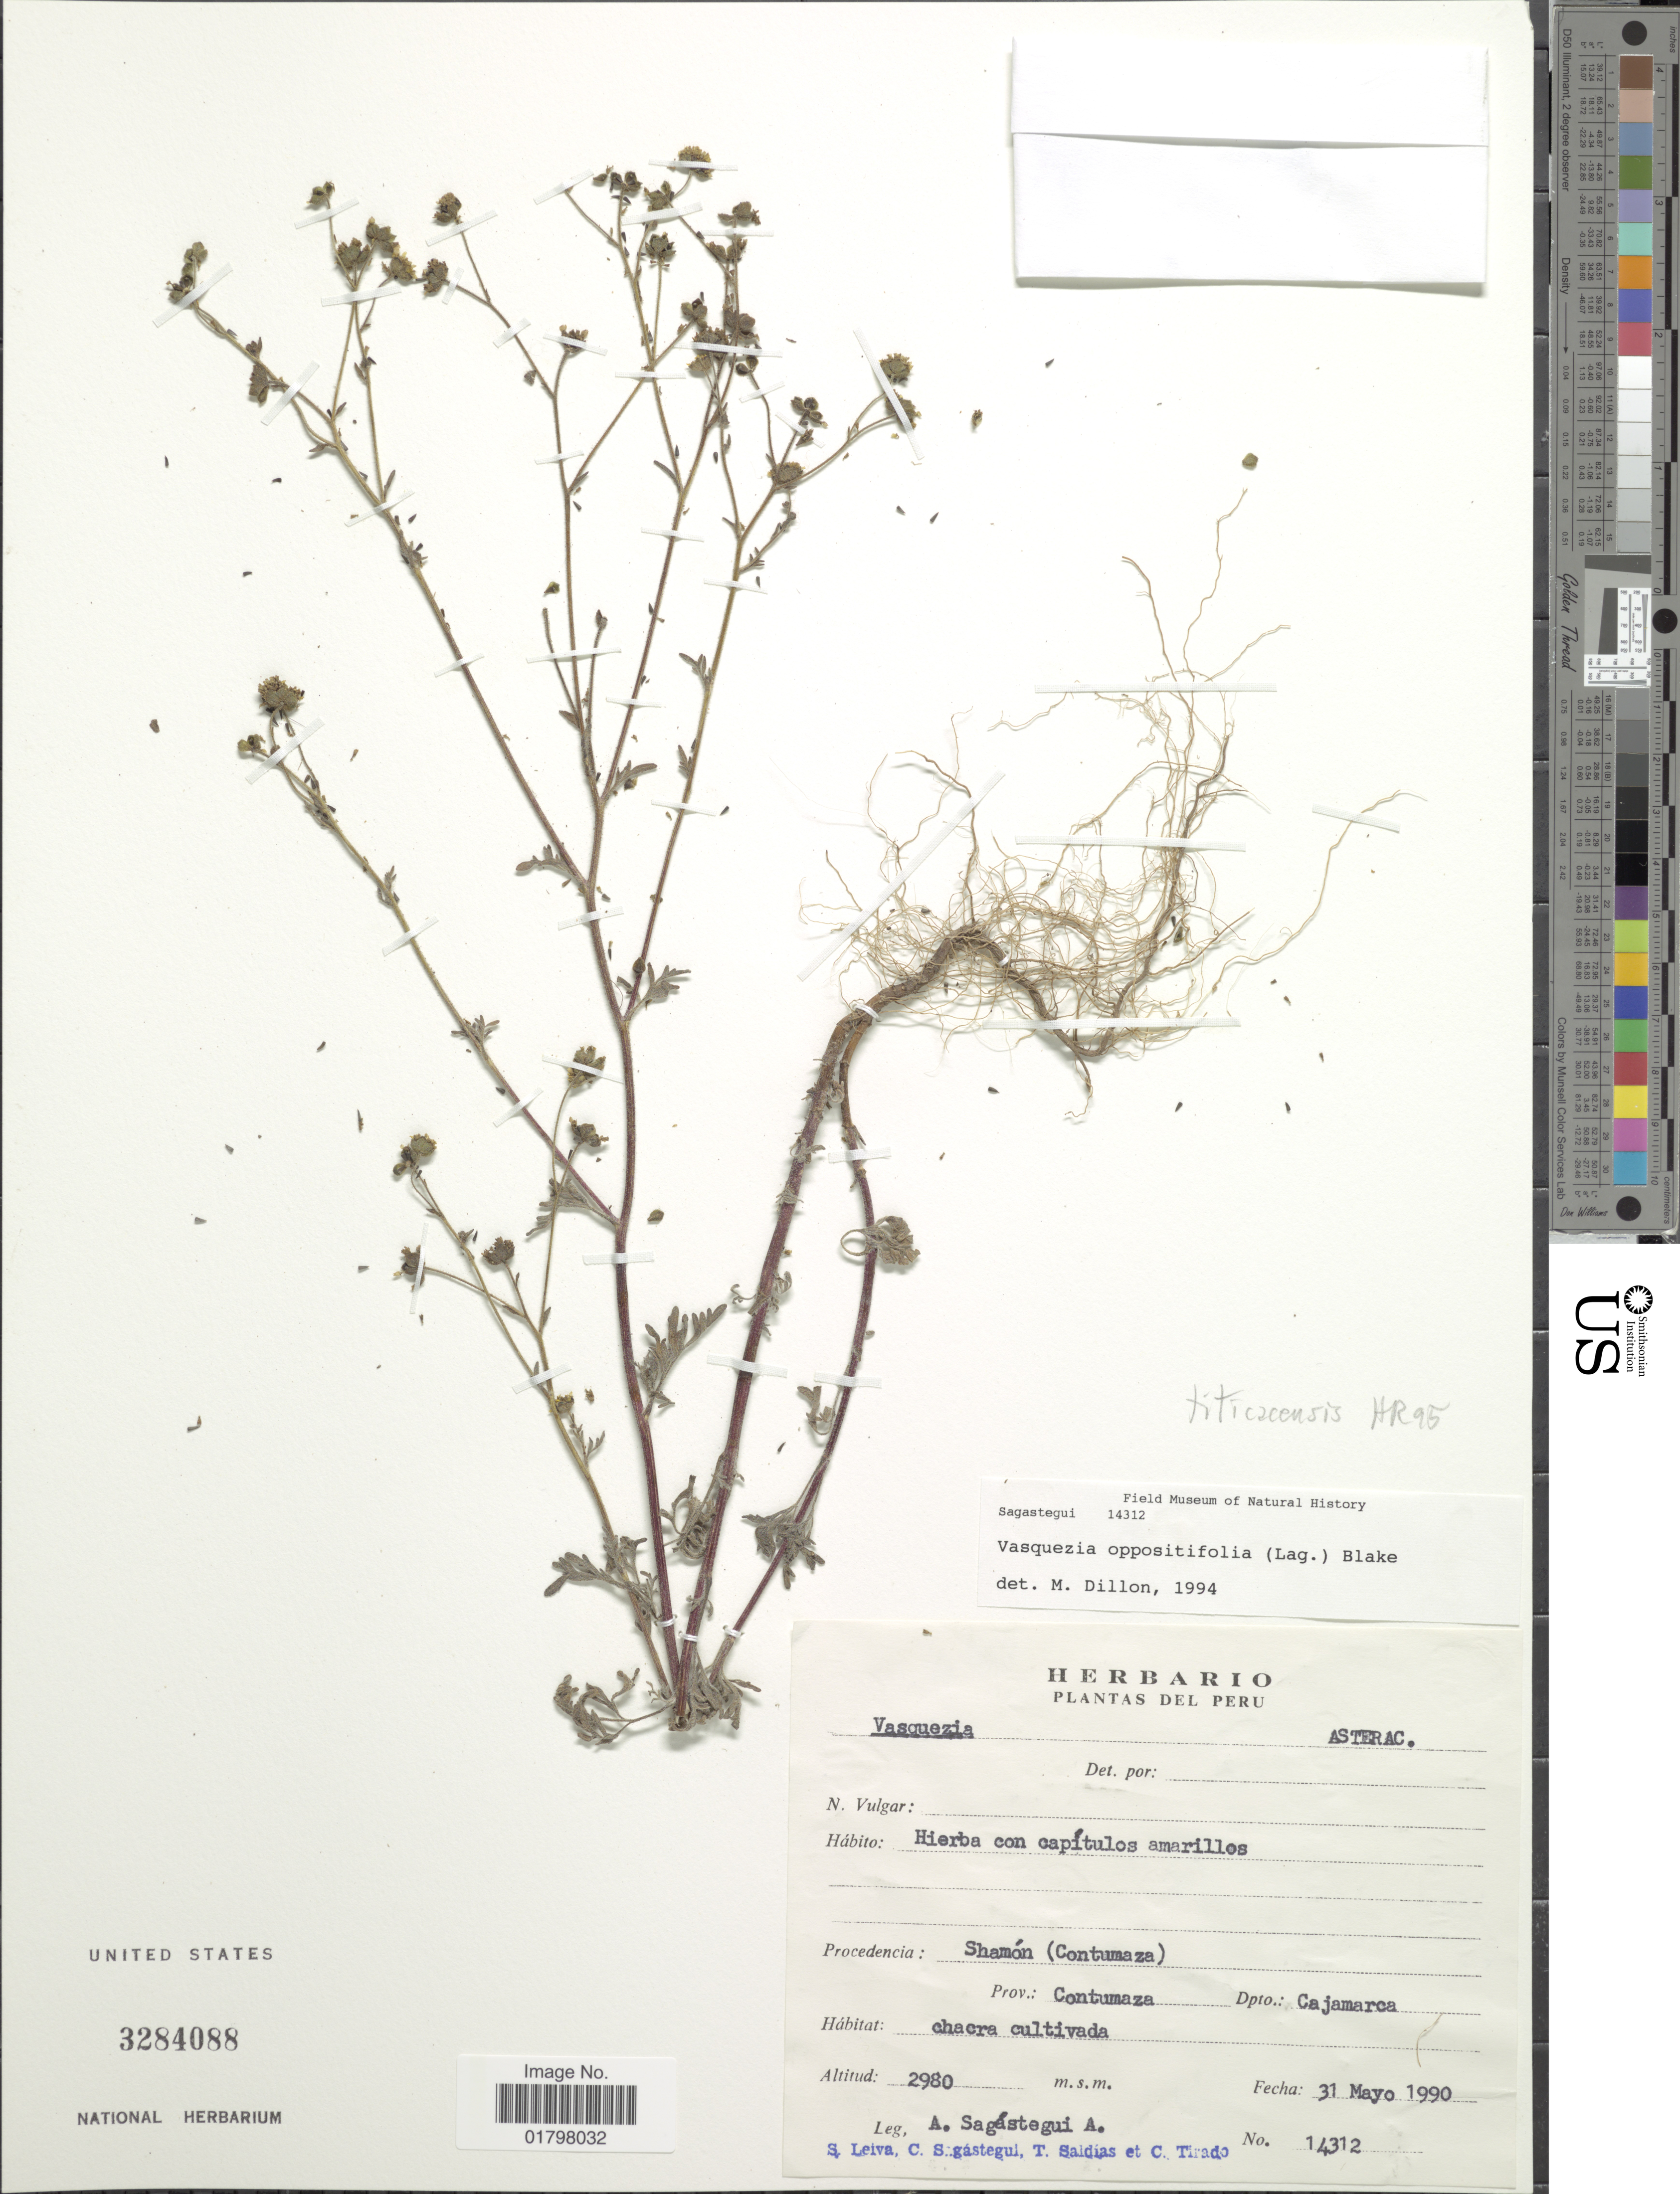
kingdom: Plantae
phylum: Tracheophyta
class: Magnoliopsida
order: Asterales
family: Asteraceae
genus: Vasquesia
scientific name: Vasquesia titicacensis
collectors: A. Sagástegui A., S. Leiva, C. Sagástegui, T. Saldias & C. Tirado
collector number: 14312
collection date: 1990-05-31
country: Peru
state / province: Cajamarca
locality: Shamón (Contumaza). Prov.: Contumaza. Dpto.: Cajamarca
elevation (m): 2980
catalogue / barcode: US 3284088